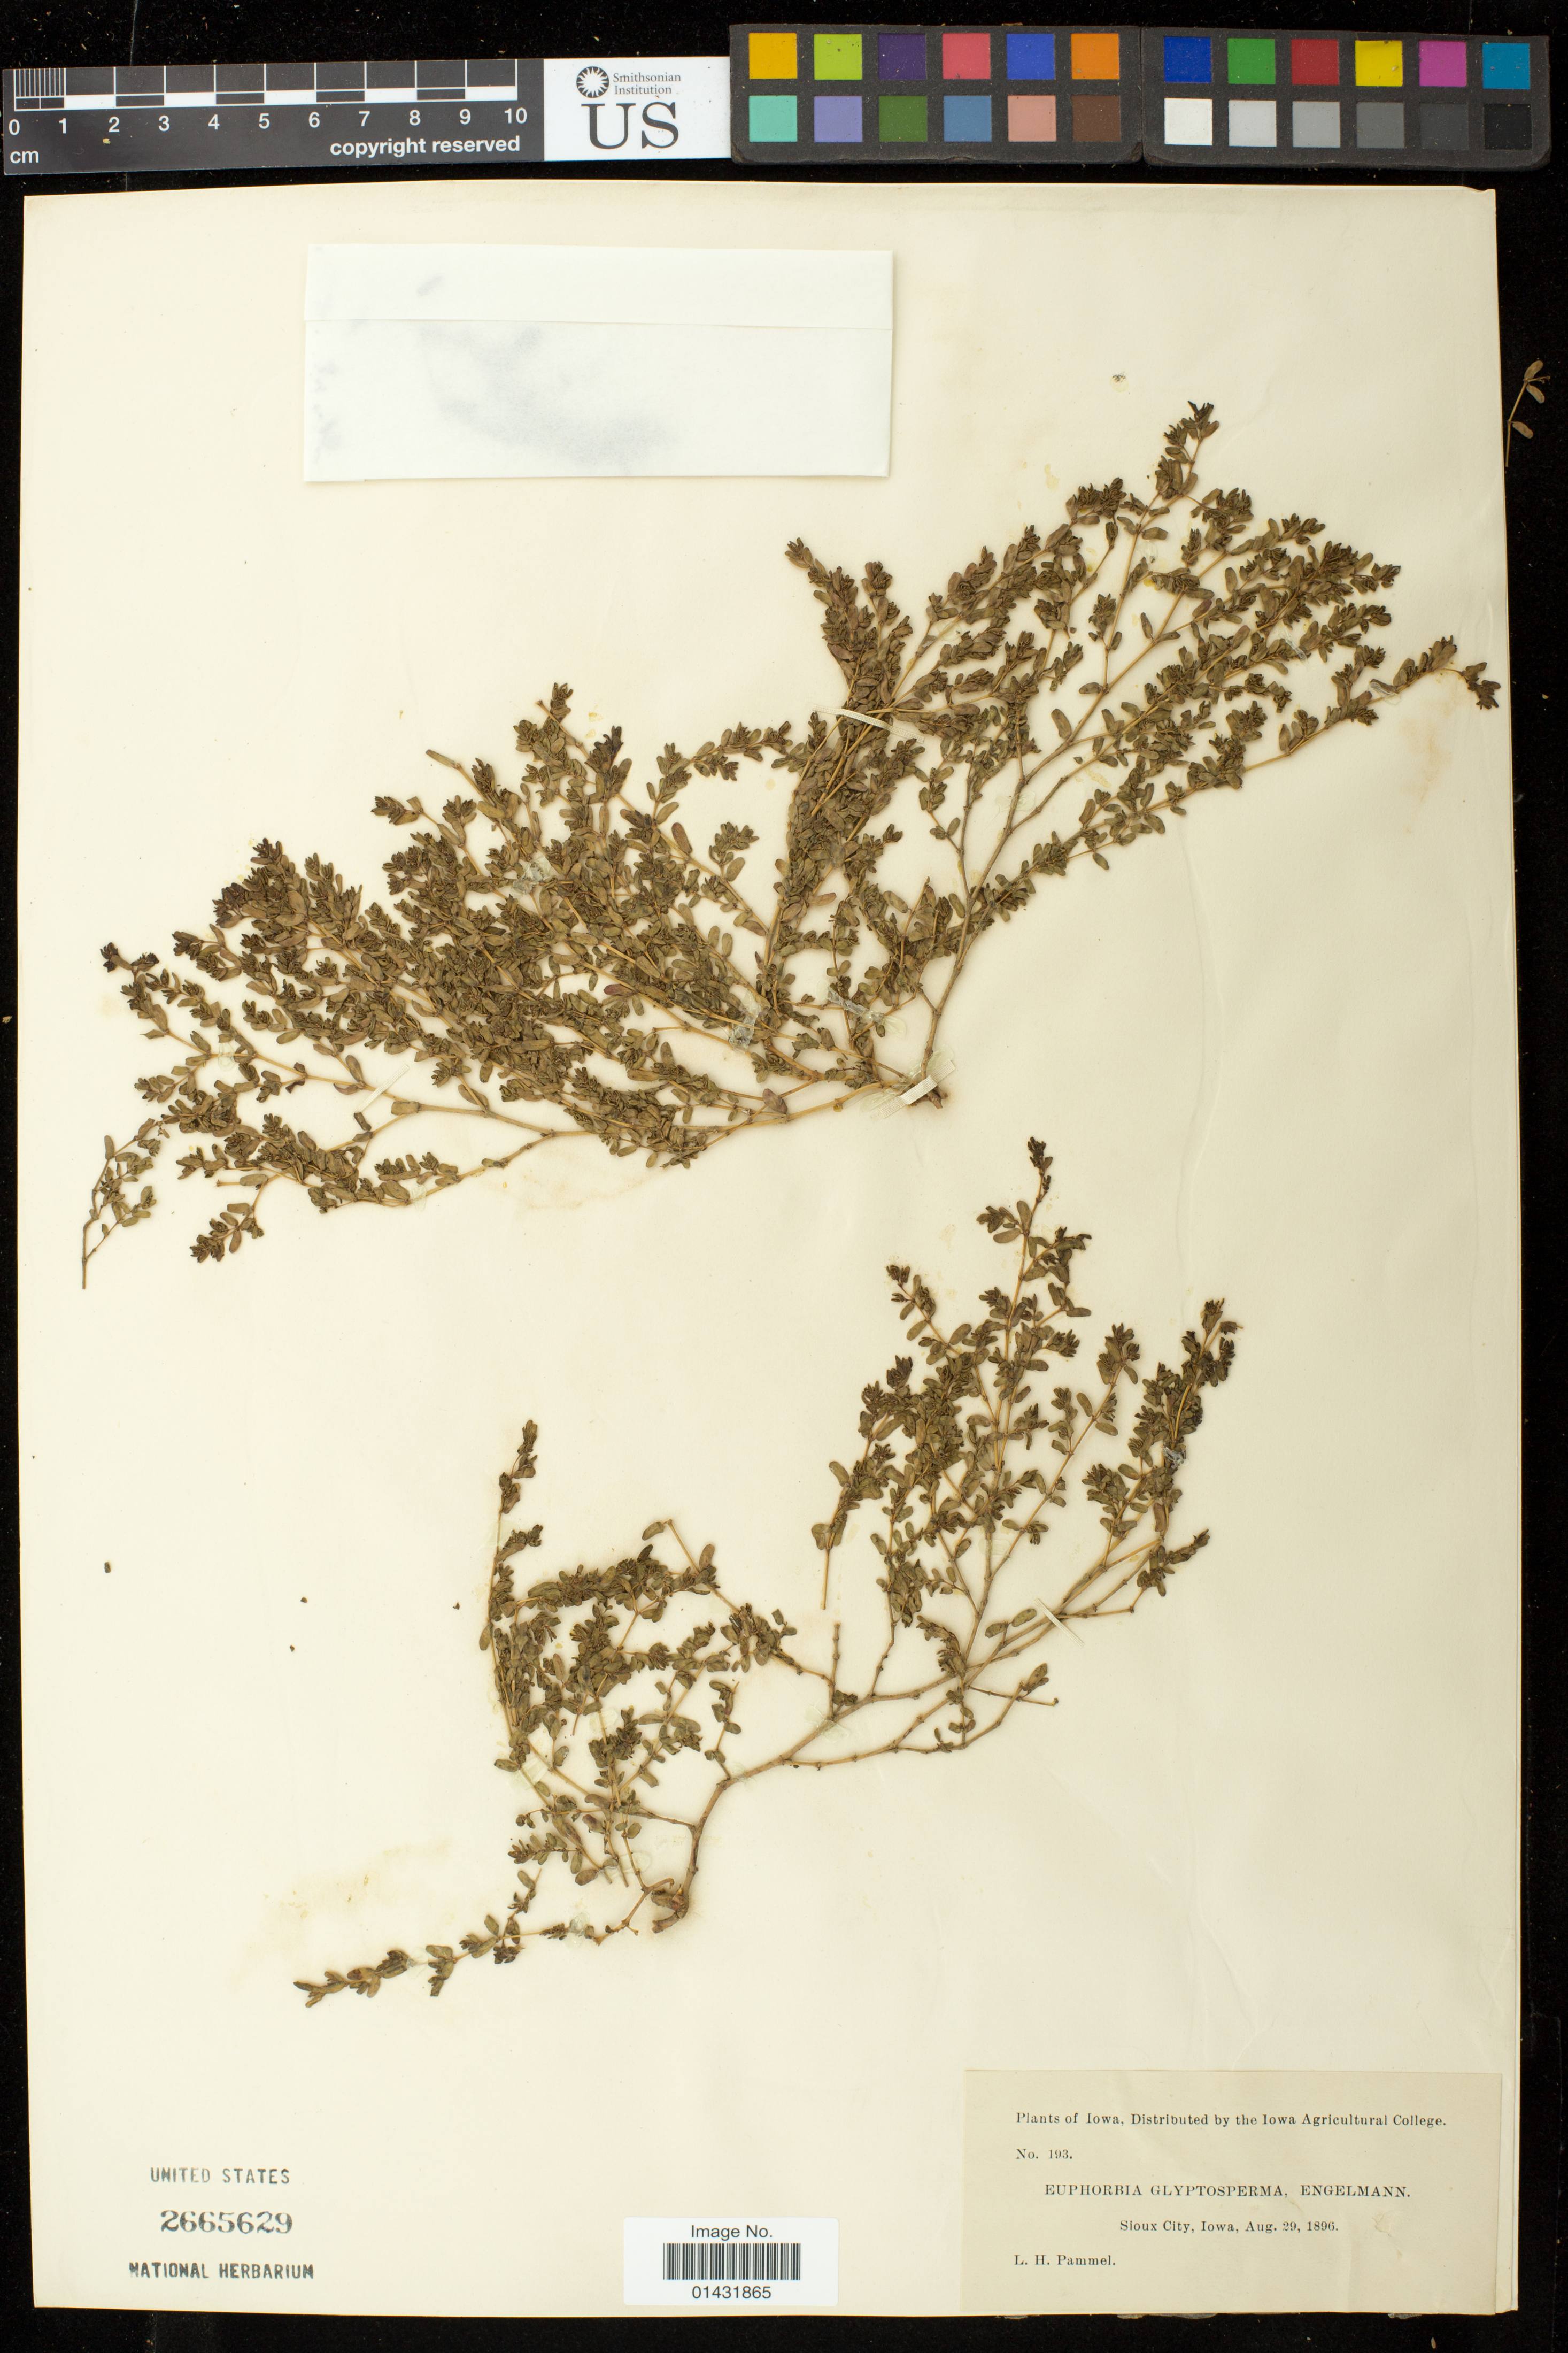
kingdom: Plantae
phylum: Tracheophyta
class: Magnoliopsida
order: Malpighiales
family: Euphorbiaceae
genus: Euphorbia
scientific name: Euphorbia glyptosperma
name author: Engelm.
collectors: L. Pammel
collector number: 193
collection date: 1896-08-29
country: United States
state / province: Iowa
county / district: Woodbury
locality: Sioux City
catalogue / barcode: US 2665629